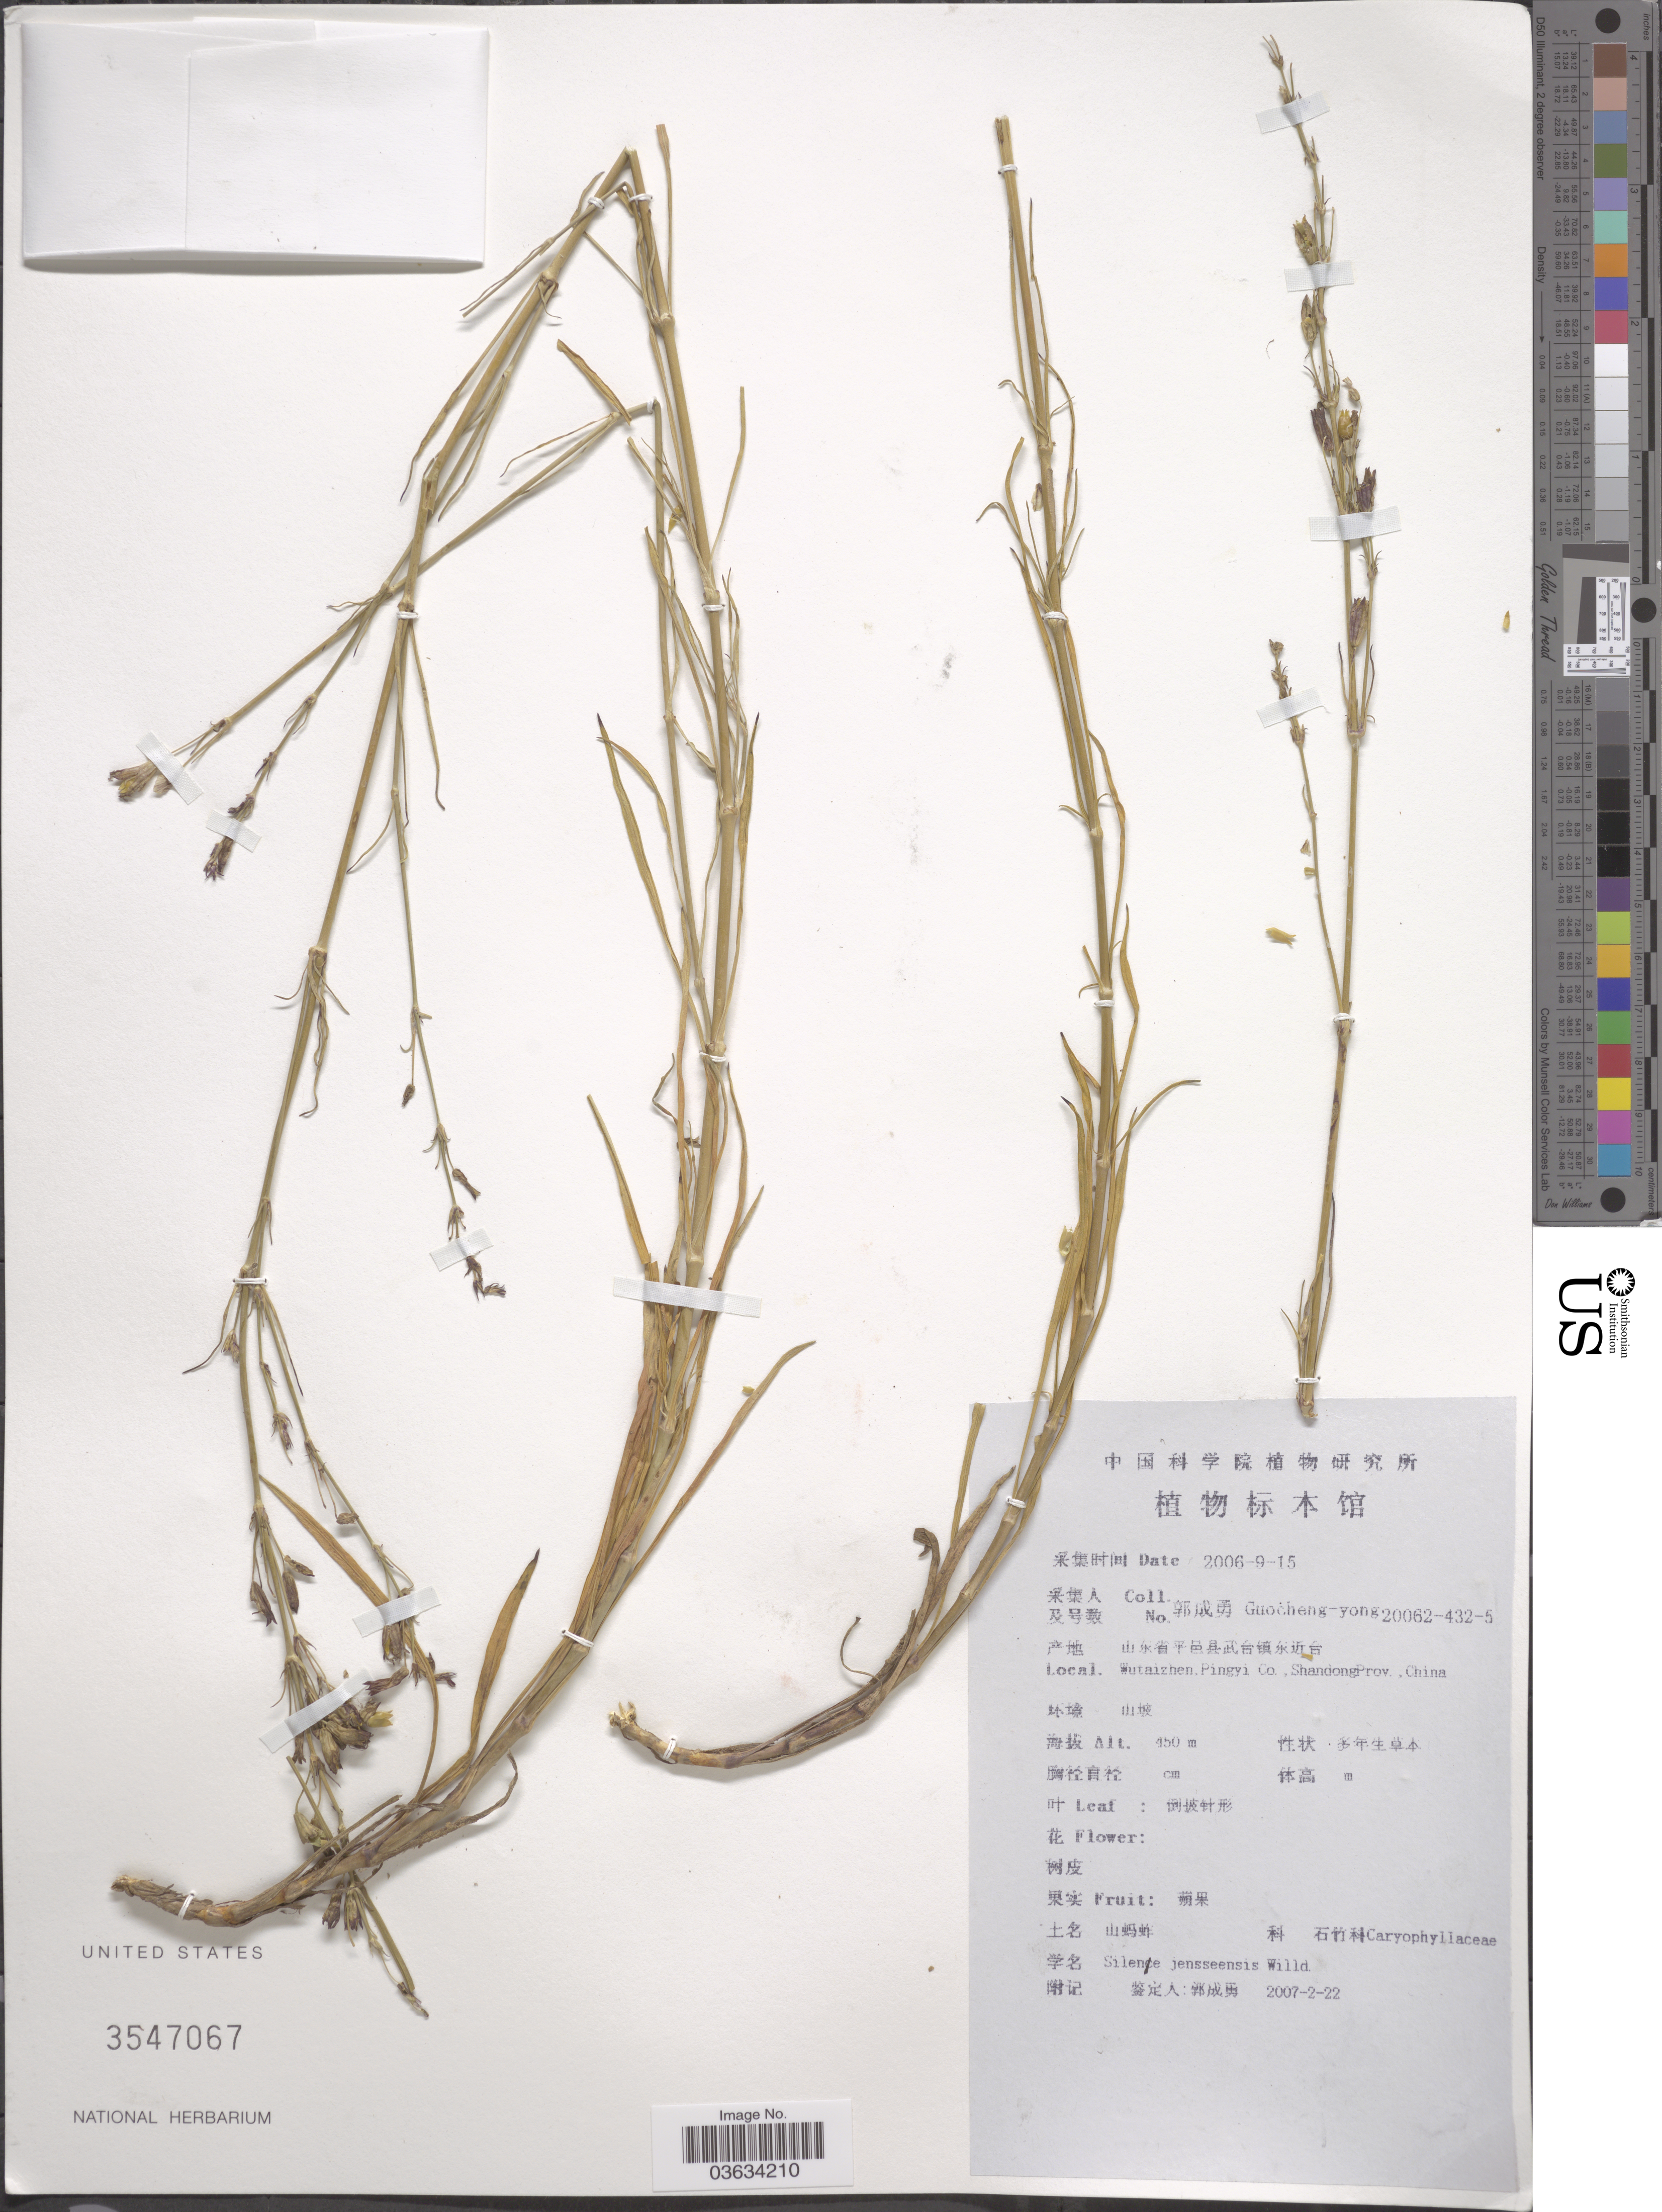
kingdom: Plantae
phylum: Tracheophyta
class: Magnoliopsida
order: Caryophyllales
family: Caryophyllaceae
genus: Silene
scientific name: Silene jenisseensis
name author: Willd.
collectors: Guo cheng-yong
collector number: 20062-432-5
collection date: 2006-09-15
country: China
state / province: Shandong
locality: Wutaizhen, Pingyi Co.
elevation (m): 450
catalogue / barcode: US 3547067